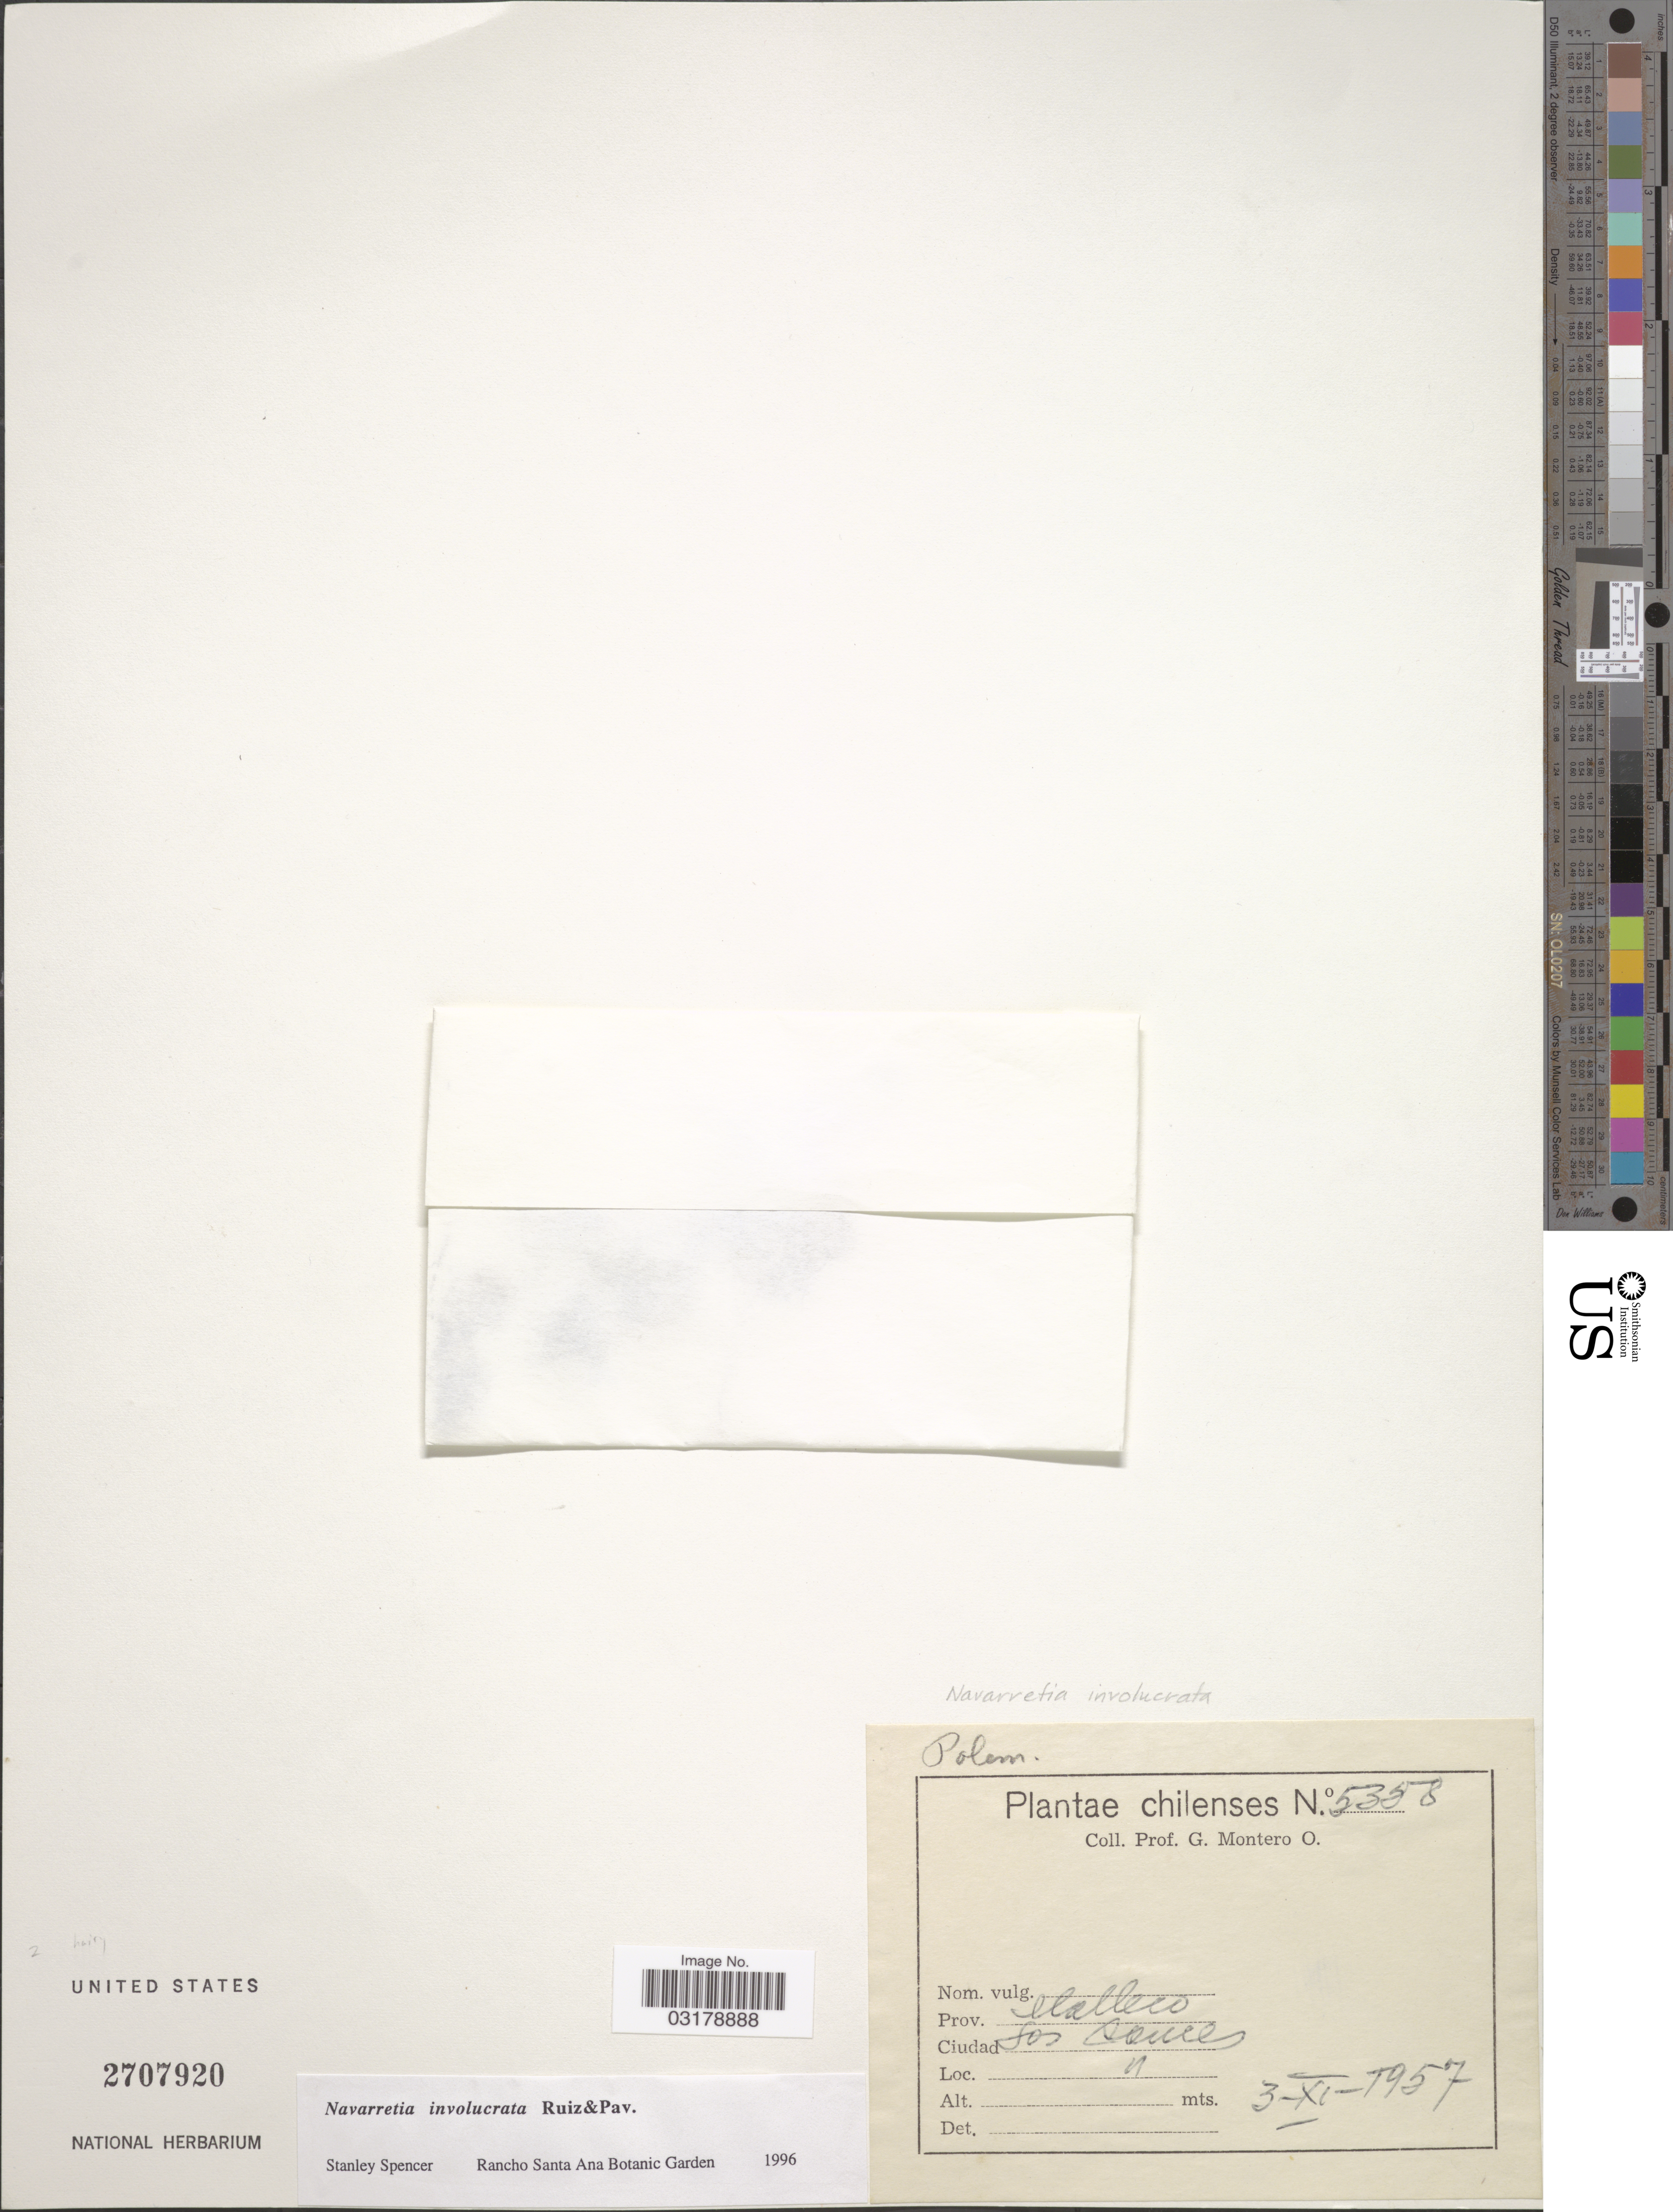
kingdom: Plantae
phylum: Tracheophyta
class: Magnoliopsida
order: Ericales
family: Polemoniaceae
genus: Navarretia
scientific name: Navarretia involucrata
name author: Ruiz & Pav.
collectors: G. Montero O.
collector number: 5358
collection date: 1957-11-03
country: Chile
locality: Prov: Malleco. Ciudad: Los Sauces. Los Sauces.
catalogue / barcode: US 2707920